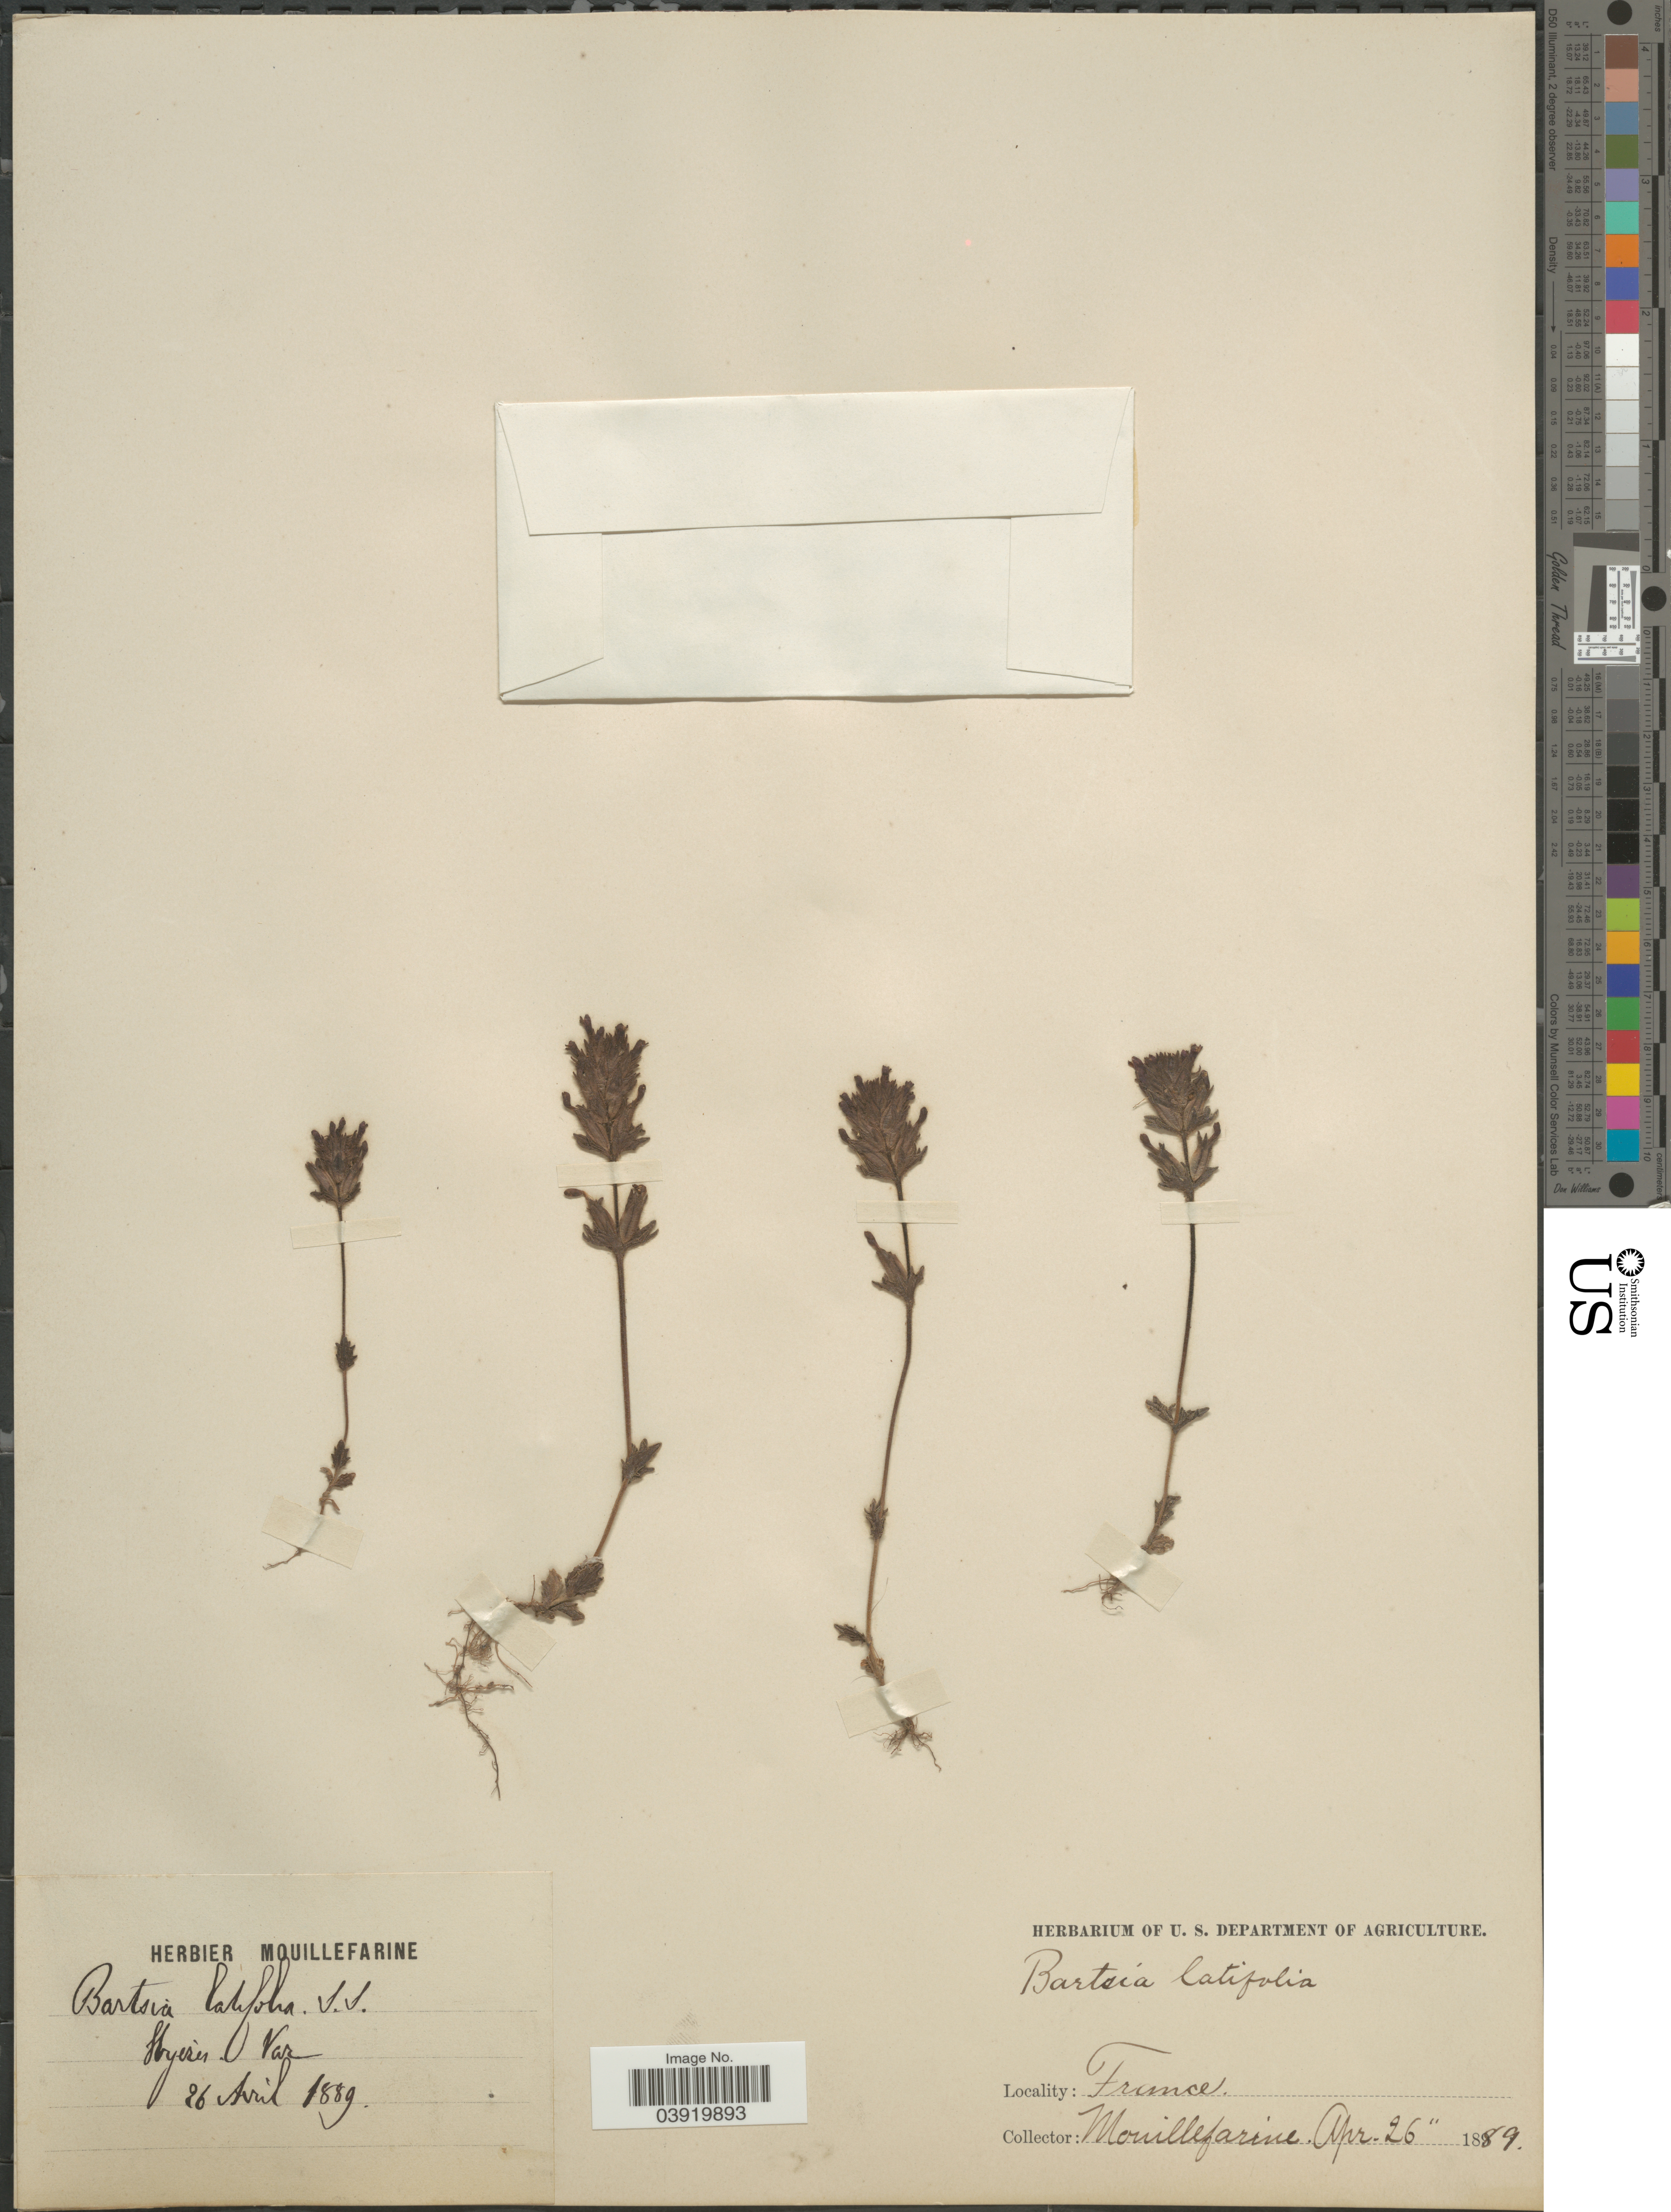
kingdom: Plantae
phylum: Tracheophyta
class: Magnoliopsida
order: Lamiales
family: Orobanchaceae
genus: Parentucellia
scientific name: Parentucellia latifolia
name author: (L.) Caruel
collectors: A. Mouillefarine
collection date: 1889-04-26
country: France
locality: Hyéres. Var.